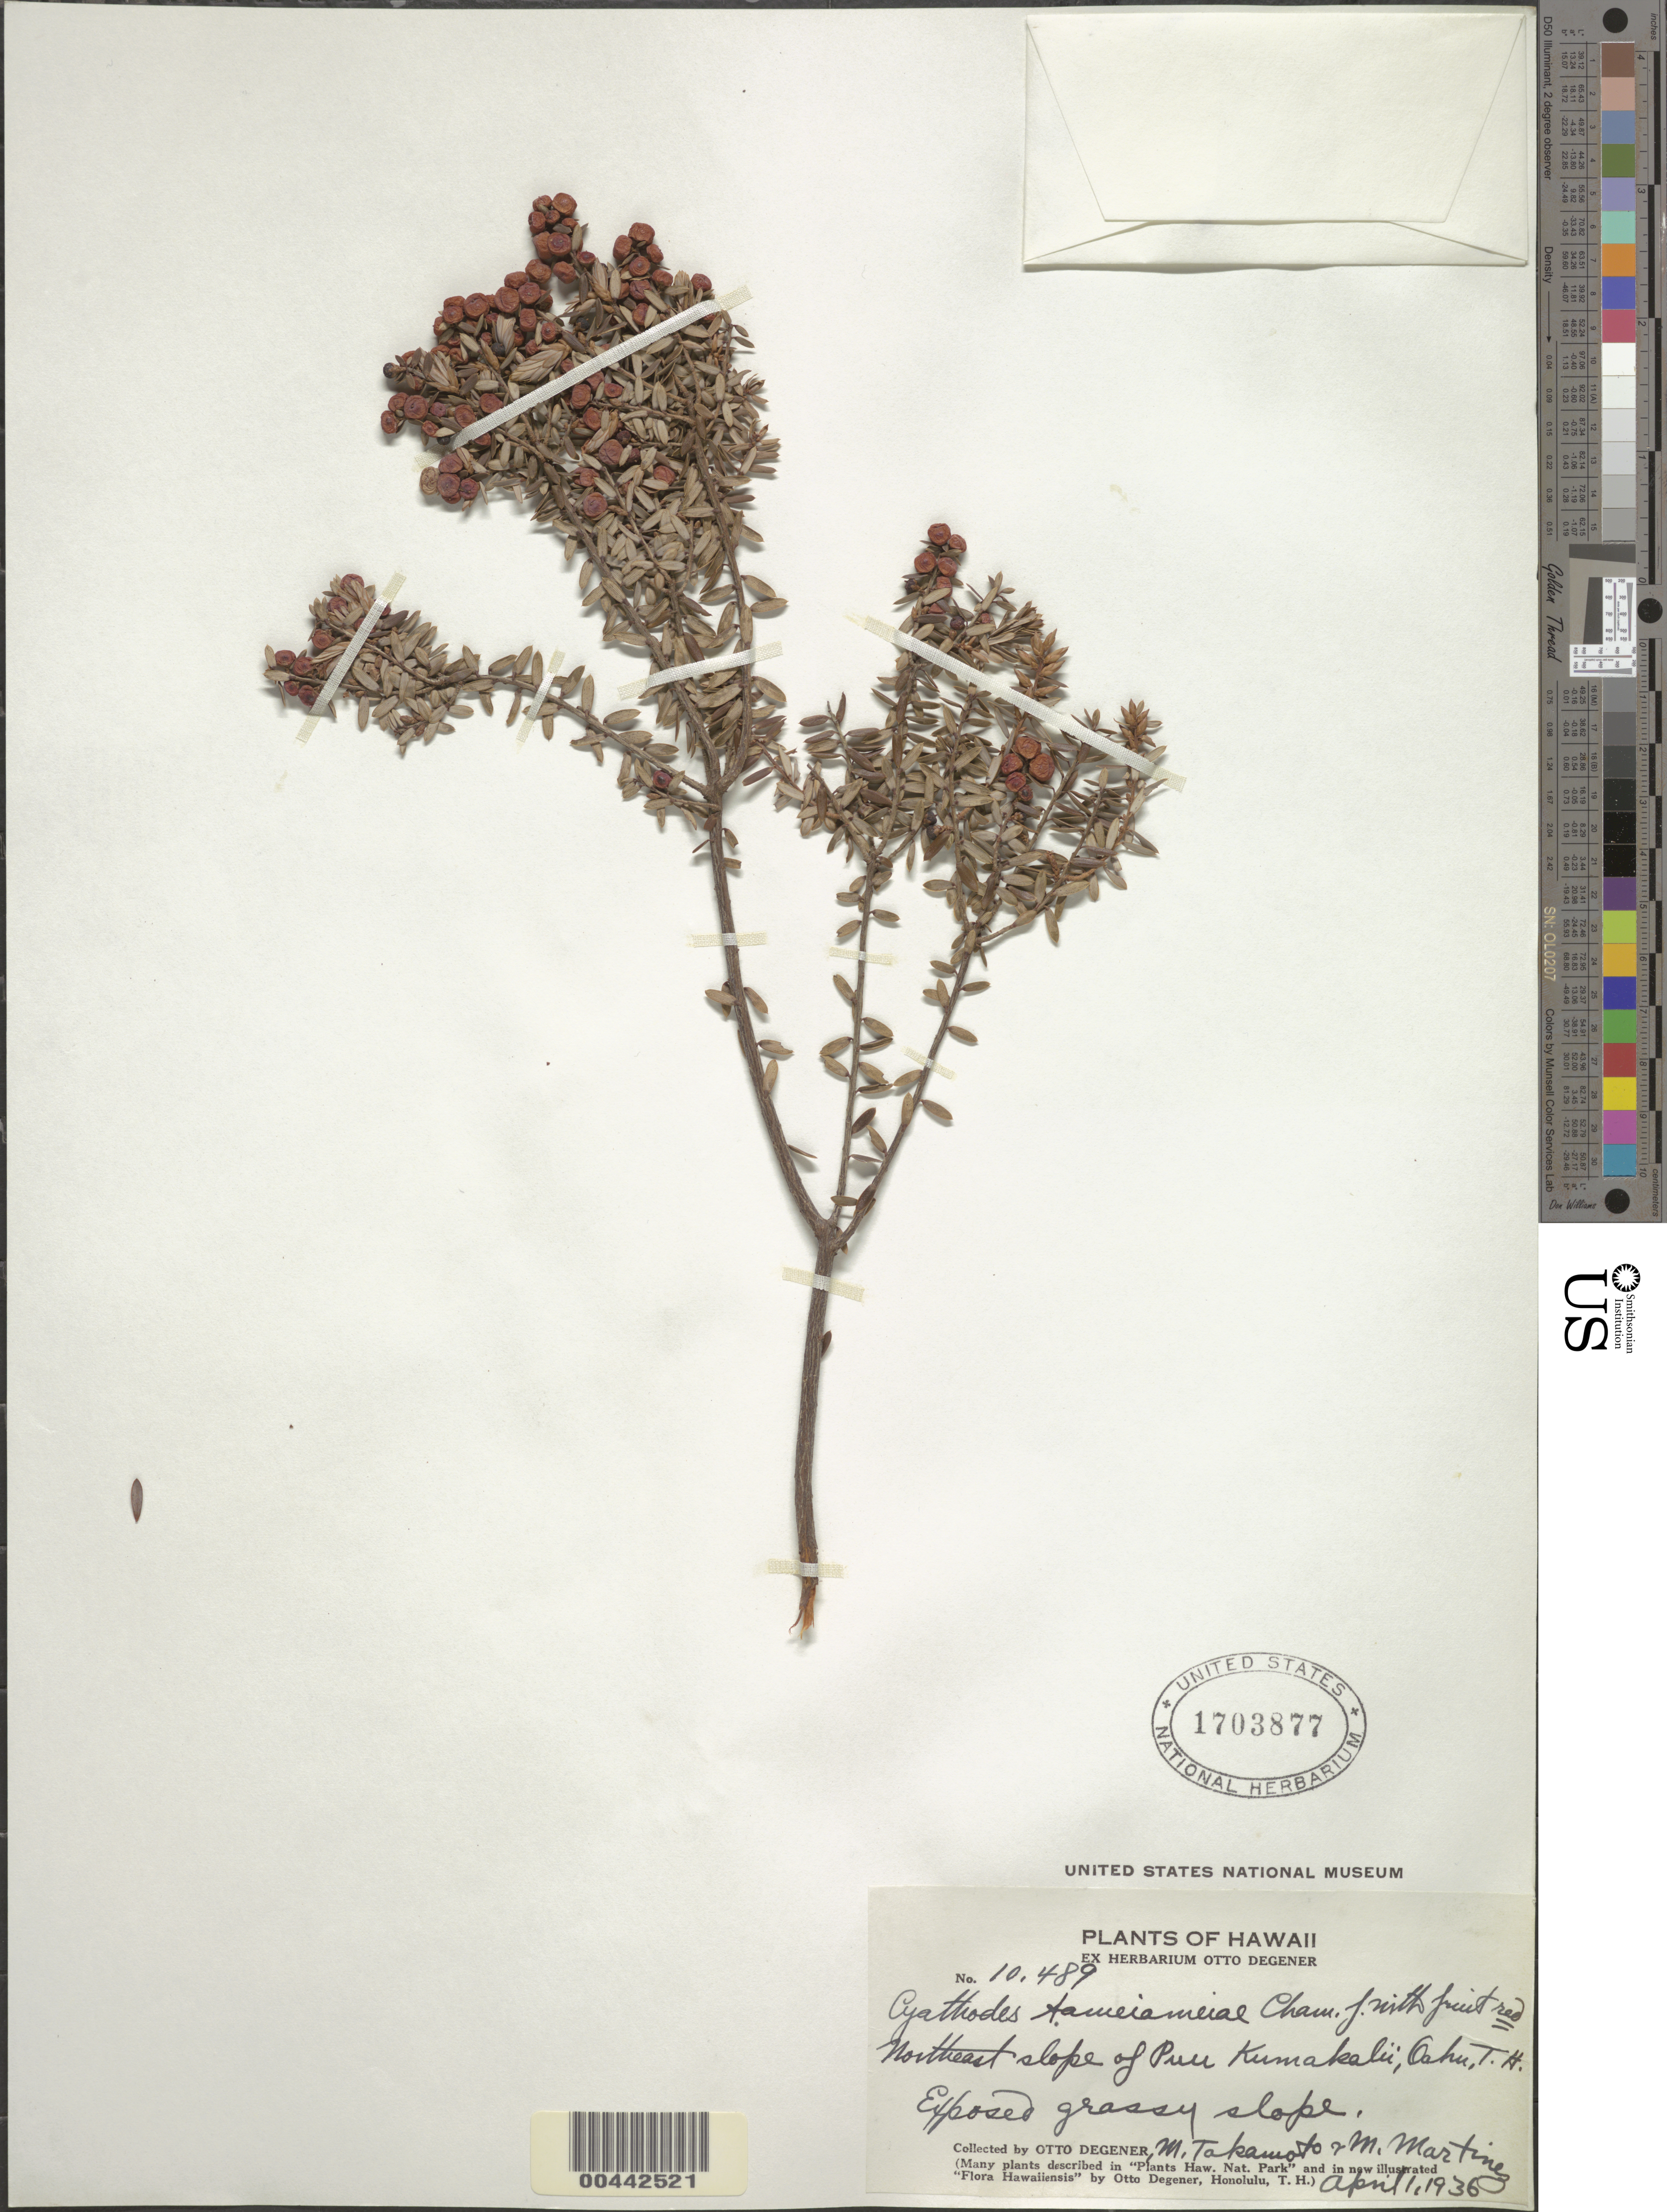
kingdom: Plantae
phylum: Tracheophyta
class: Magnoliopsida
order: Ericales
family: Ericaceae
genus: Leptecophylla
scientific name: Leptecophylla tameiameiae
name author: (Cham. & Schltdl.) C.M. Weiller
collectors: O. Degener, M. Takamoto & M. Martínez M.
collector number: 10489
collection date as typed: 1 Apr 1936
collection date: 1936-04-01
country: United States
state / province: Hawaii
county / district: Honolulu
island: Oahu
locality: NE slope of Puu Kumakalii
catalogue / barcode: US 1703877